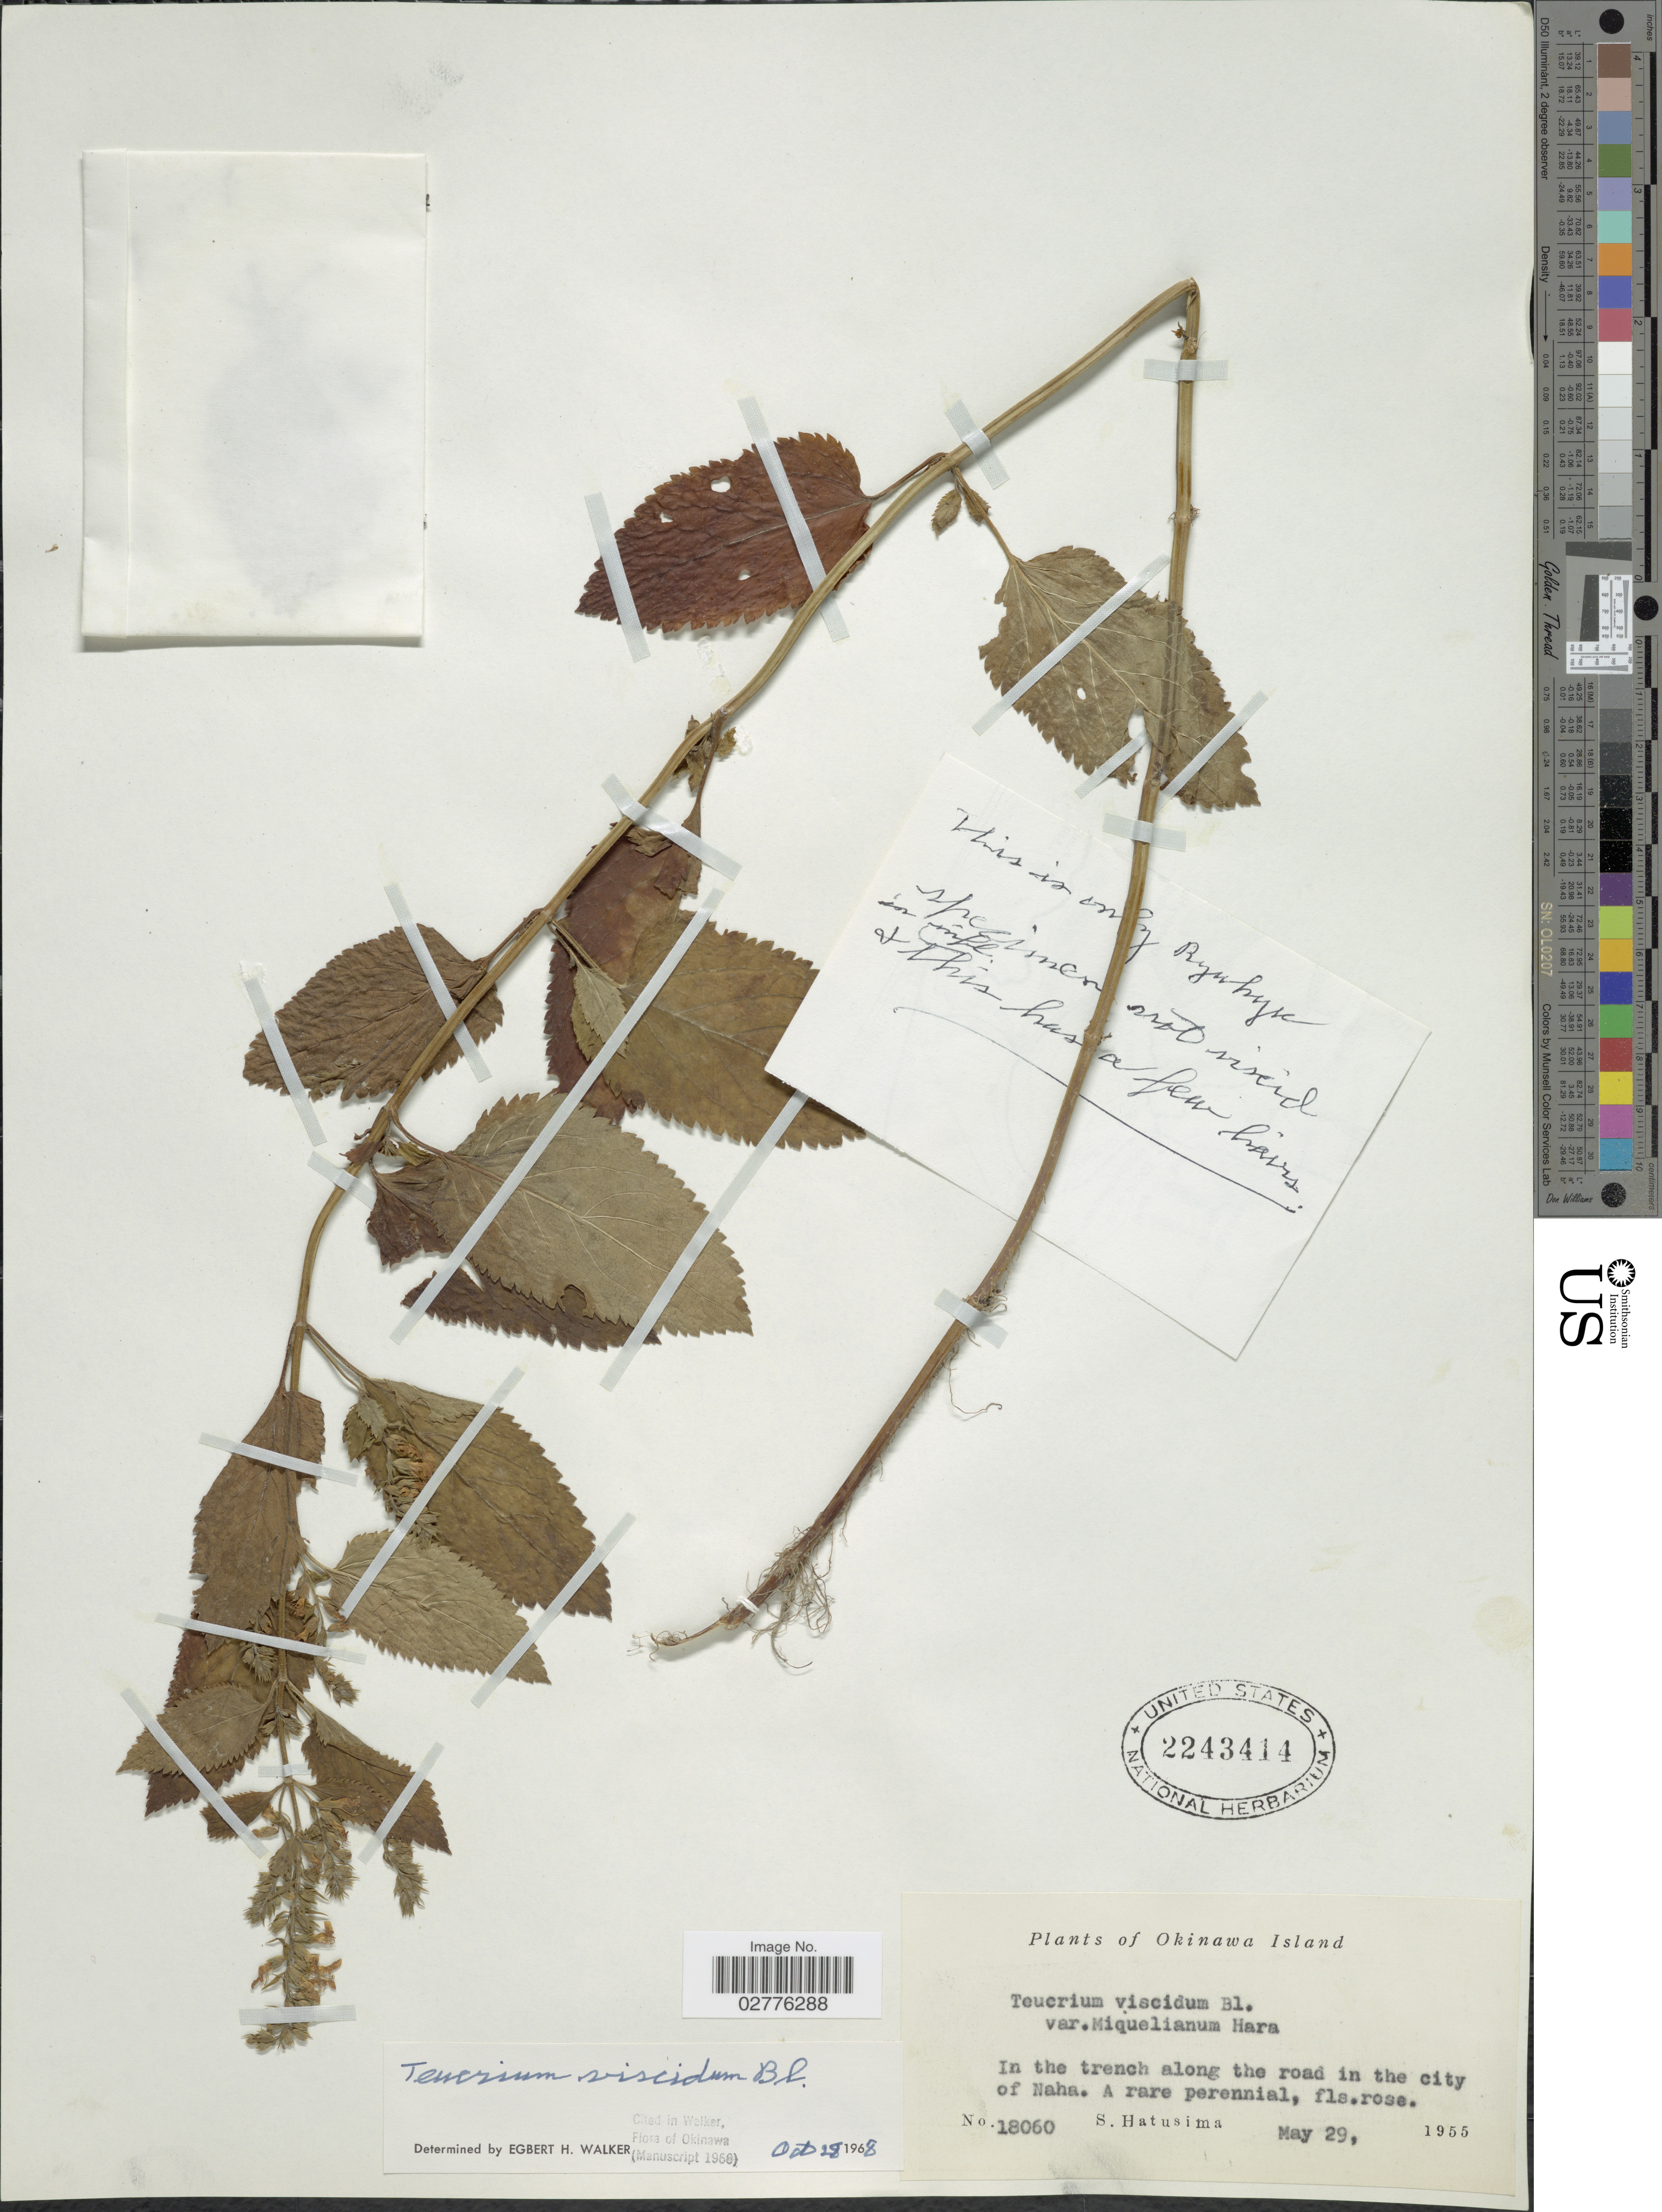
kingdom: Plantae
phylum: Tracheophyta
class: Magnoliopsida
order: Lamiales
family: Lamiaceae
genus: Teucrium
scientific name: Teucrium viscidum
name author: Blume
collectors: S. Hatusima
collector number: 18060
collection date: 1955-05-29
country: Japan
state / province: Okinawa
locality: In the trench along the road in the city of Naha. Okinawa Island.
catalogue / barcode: US 2243414